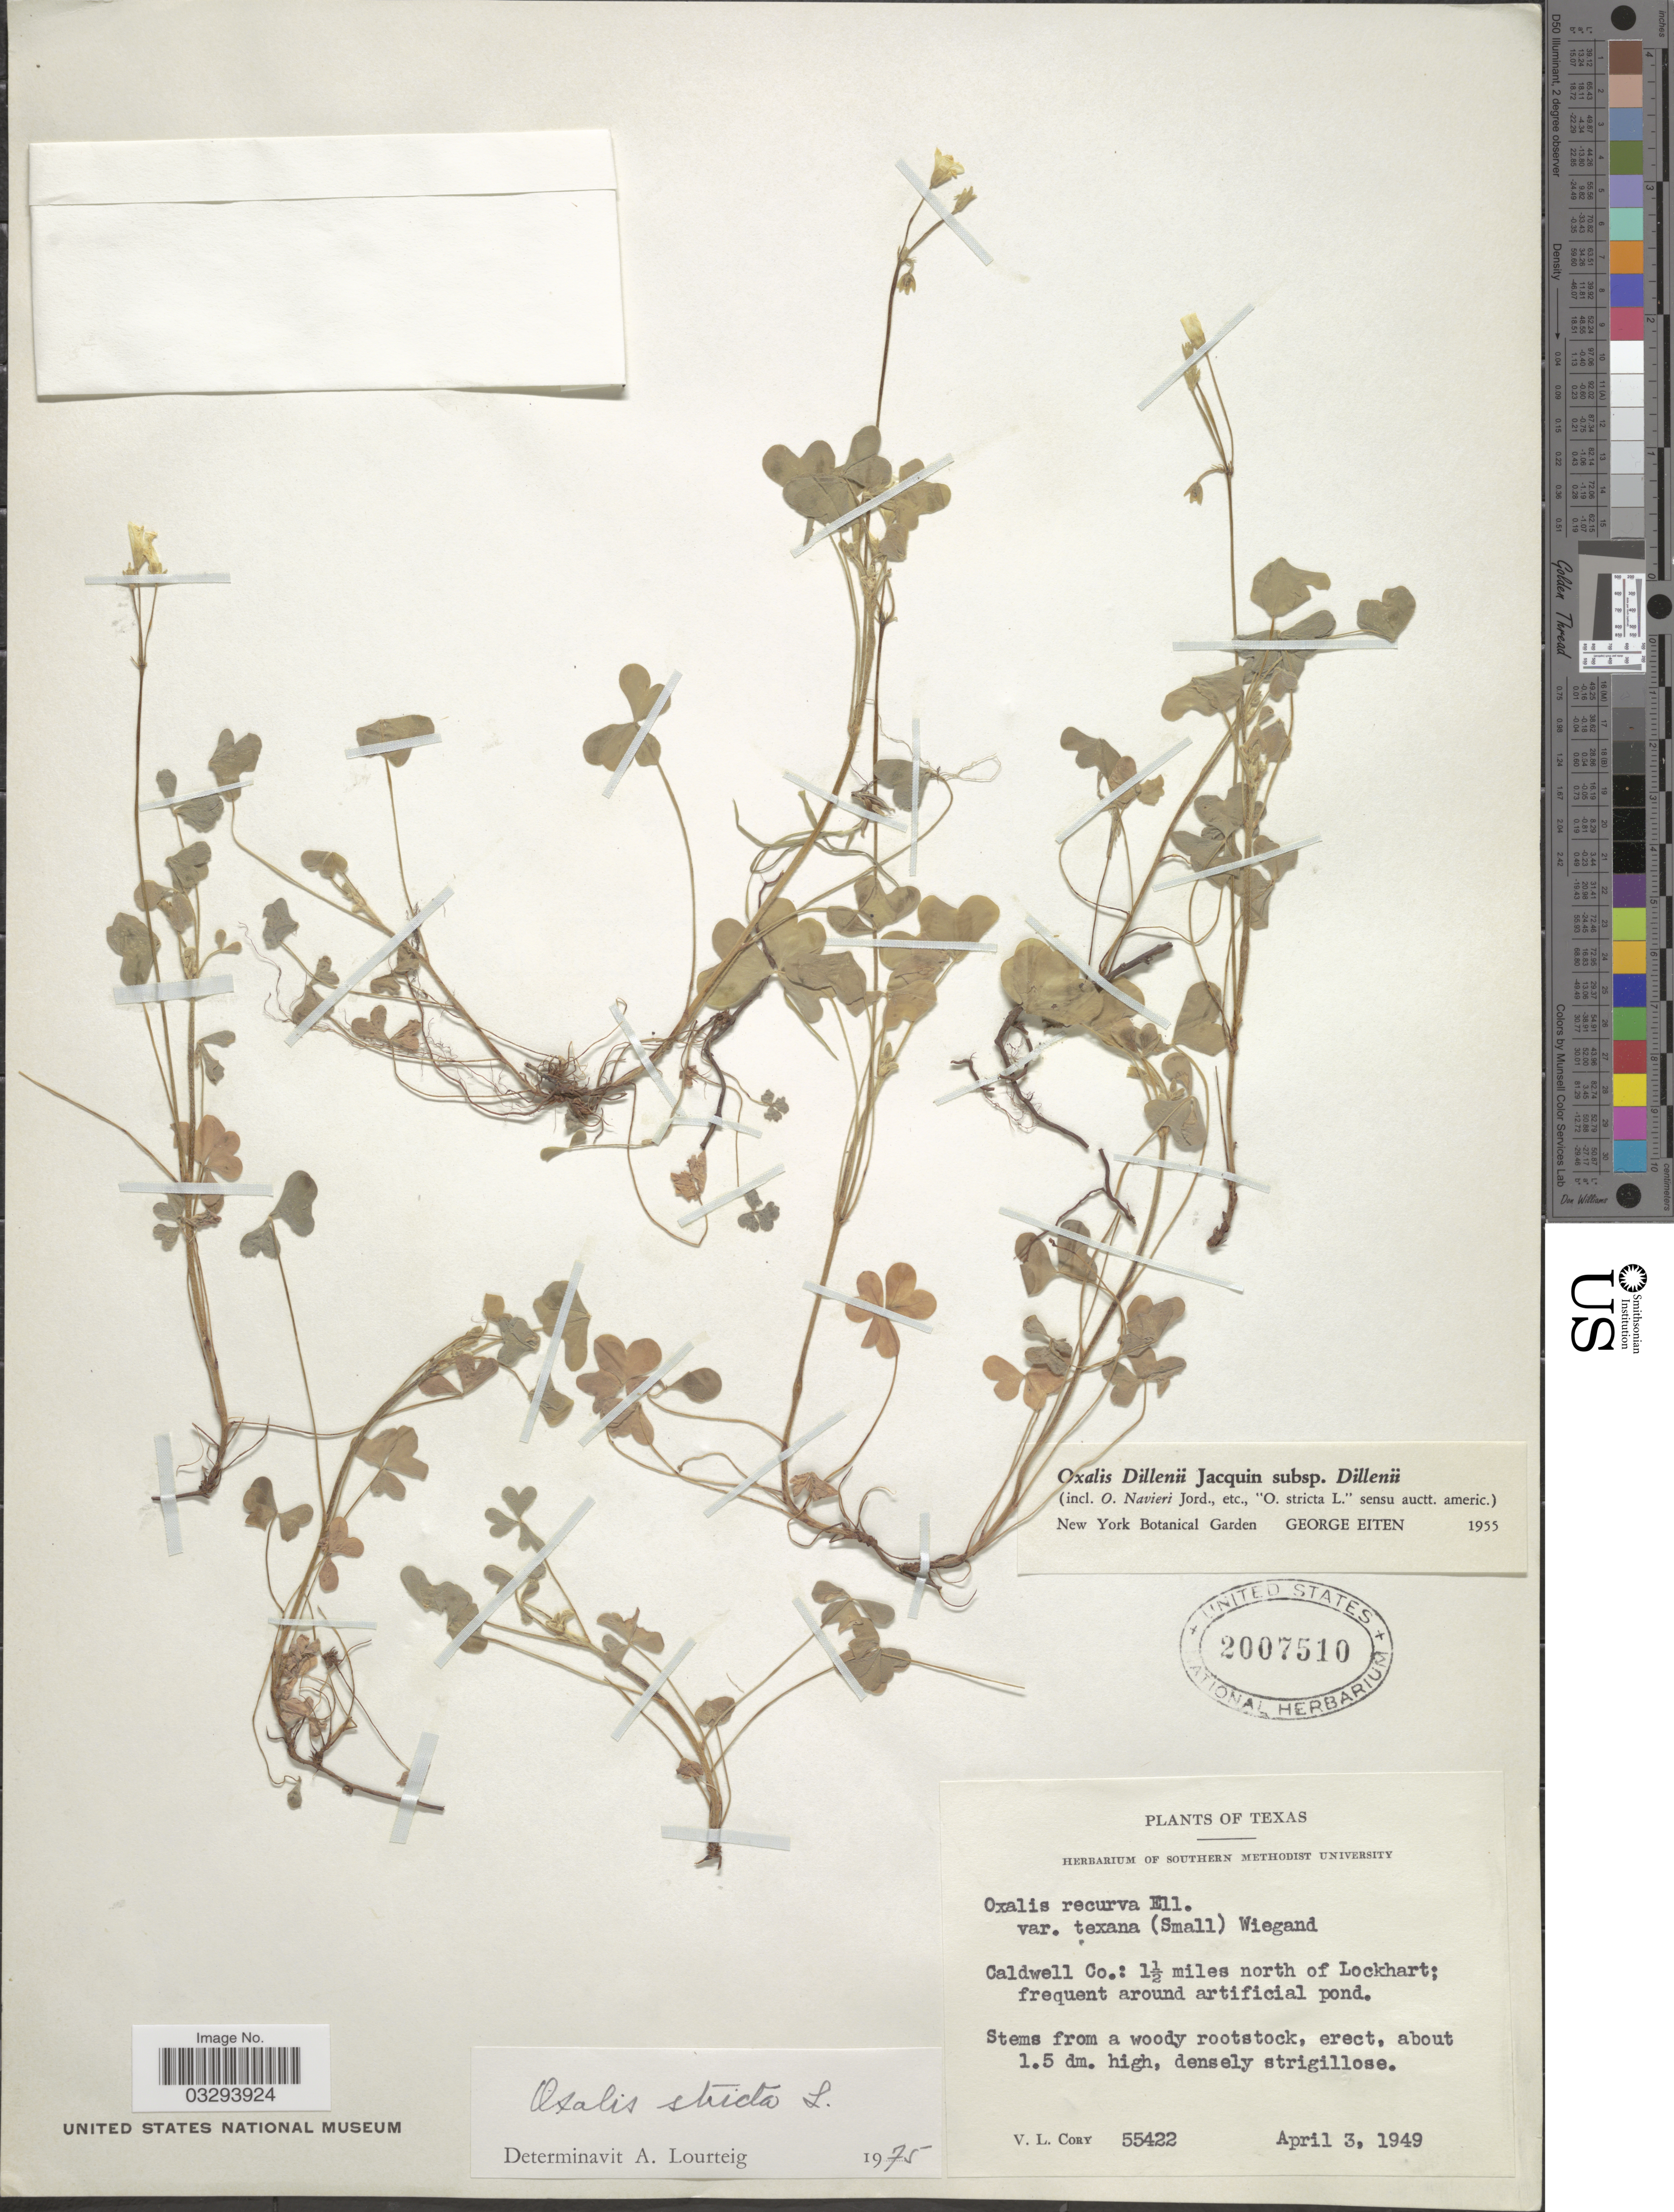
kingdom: Plantae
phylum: Tracheophyta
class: Magnoliopsida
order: Oxalidales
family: Oxalidaceae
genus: Oxalis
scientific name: Oxalis stricta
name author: L.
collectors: V. Cory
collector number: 55422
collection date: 1949-04-03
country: United States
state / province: Texas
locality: Caldwell Co.: 1½ miles north of Lockhart.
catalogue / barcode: US 2007510